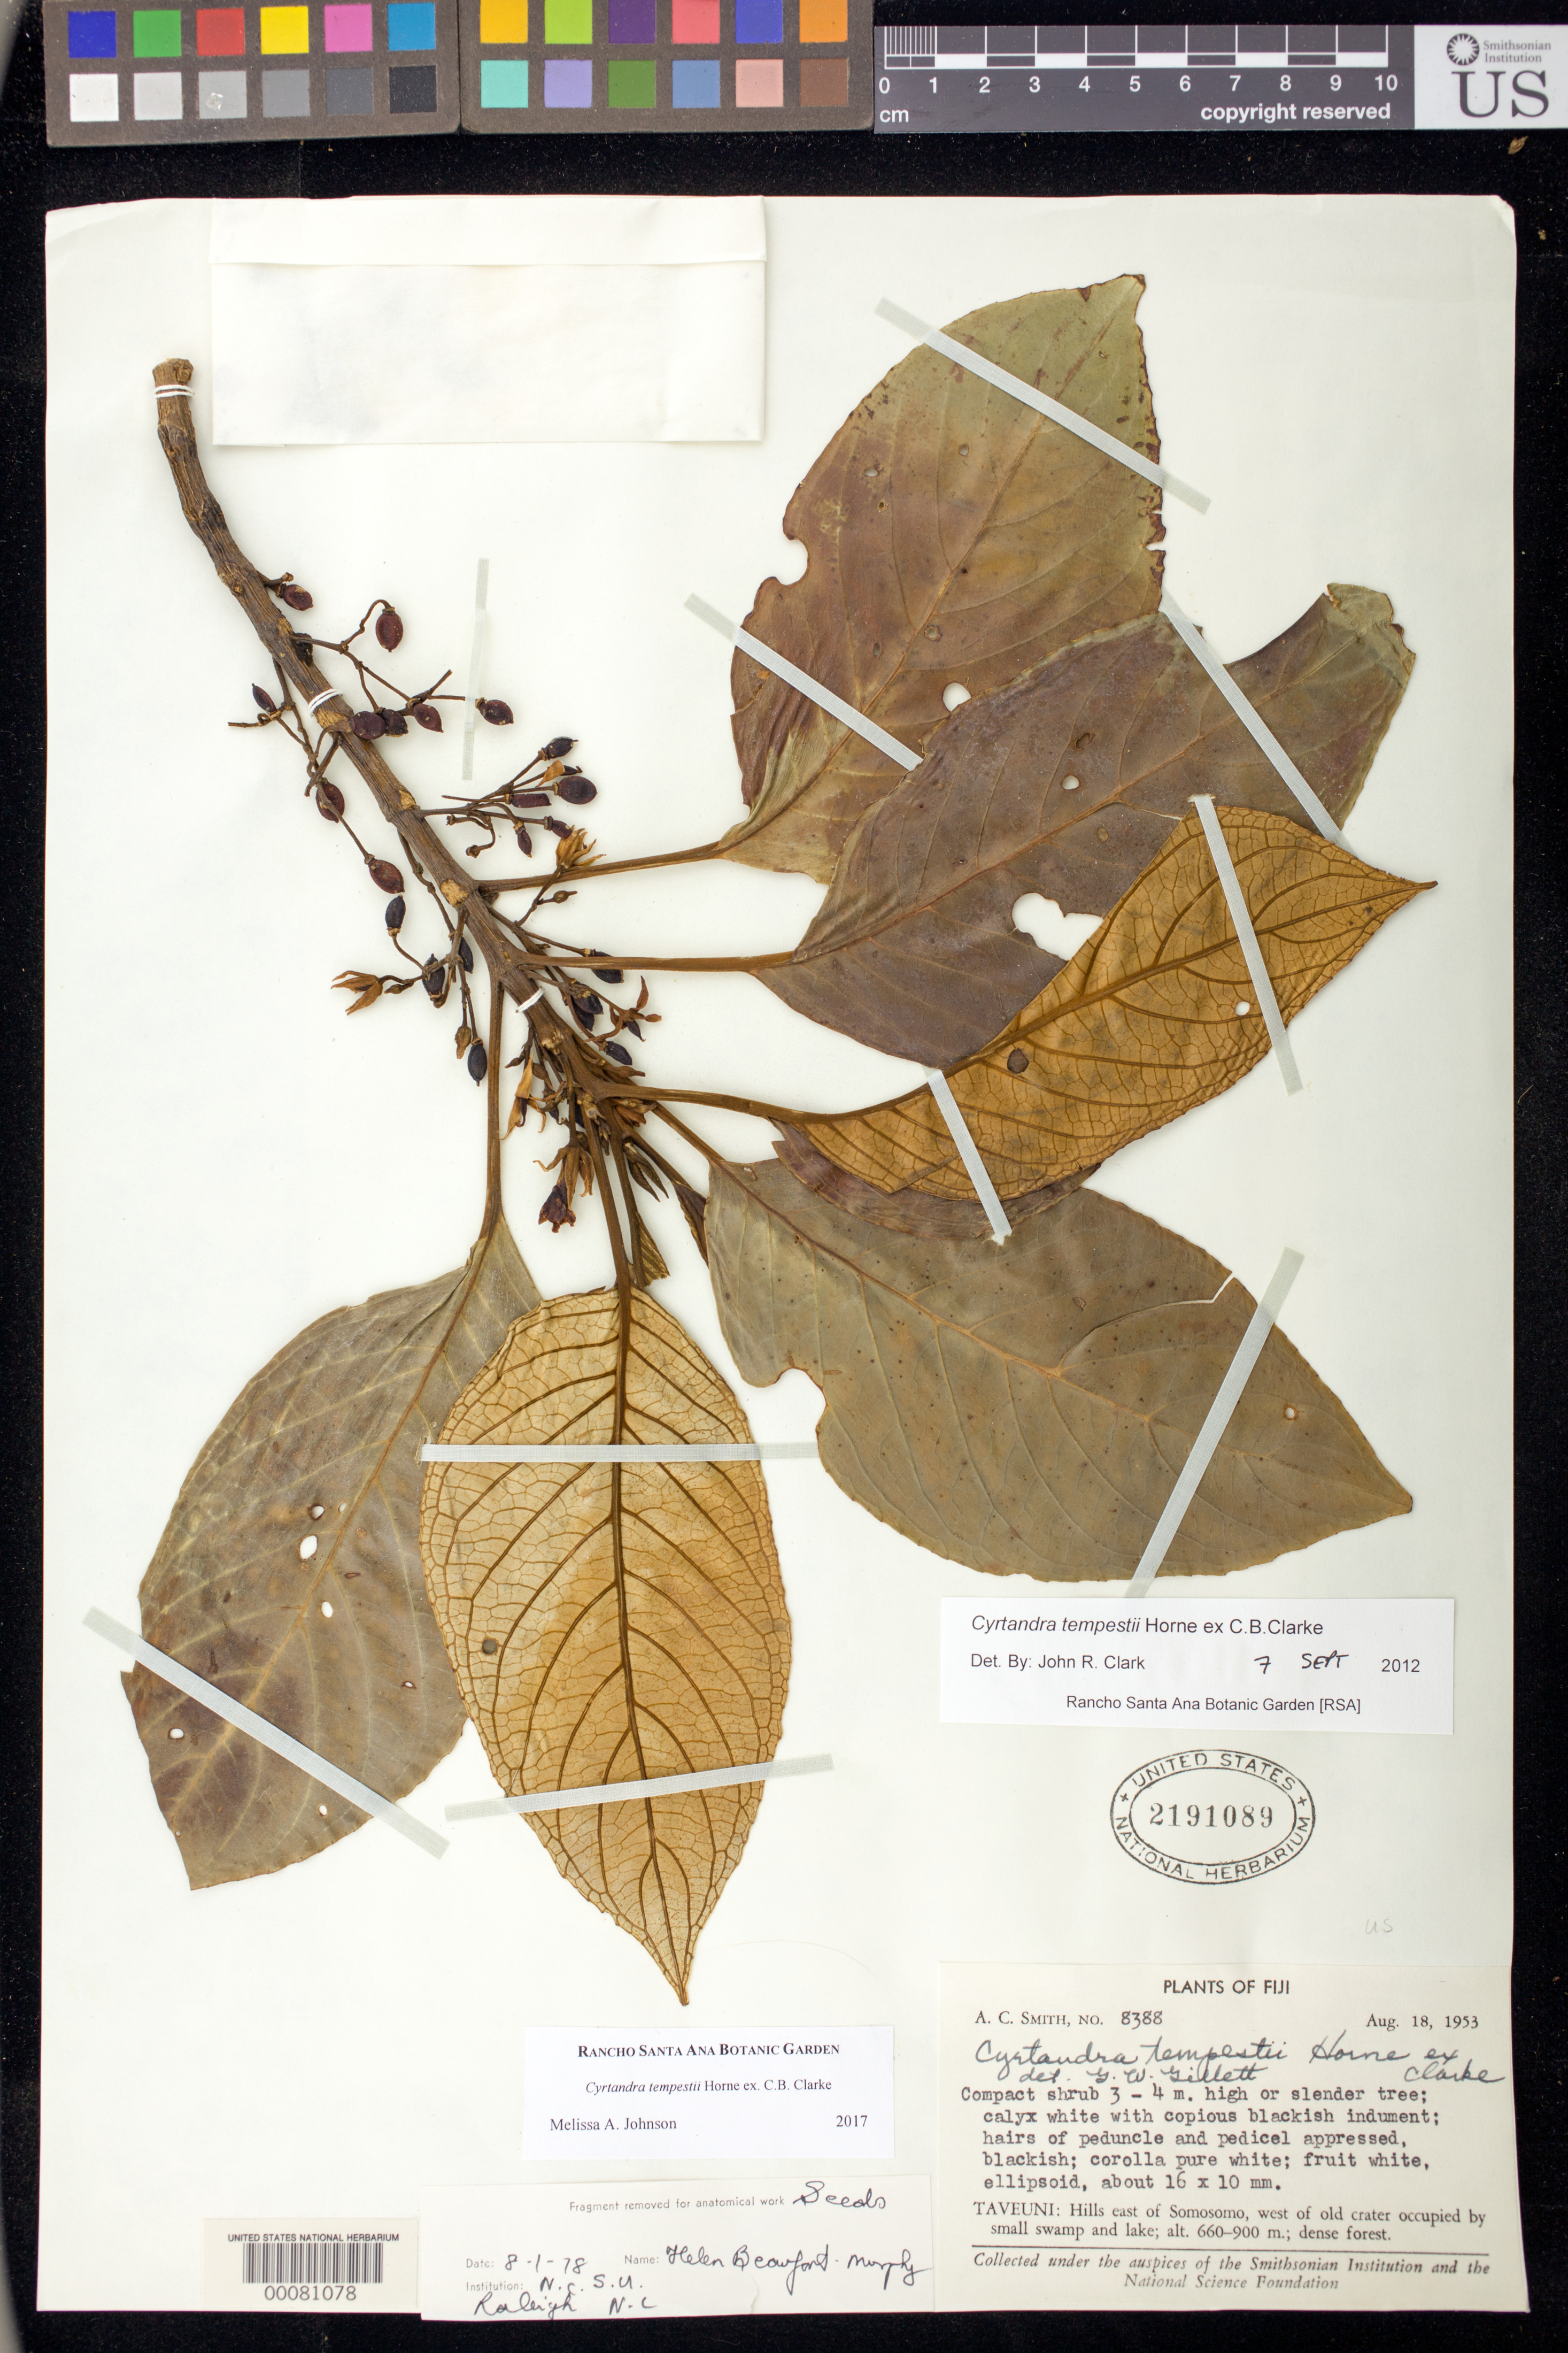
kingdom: Plantae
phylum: Tracheophyta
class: Magnoliopsida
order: Lamiales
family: Gesneriaceae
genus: Cyrtandra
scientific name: Cyrtandra tempestii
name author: Horne ex C.B. Clarke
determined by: Johnson, Melissa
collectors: A. C. Smith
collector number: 8388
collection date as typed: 18 Aug 1953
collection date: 1953-08-18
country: Fiji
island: Taveuni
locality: Taveuni, hills e of somosomo, w of old crater occupied by small swamp and lake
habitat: Dense forest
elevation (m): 660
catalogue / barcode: US 2191089